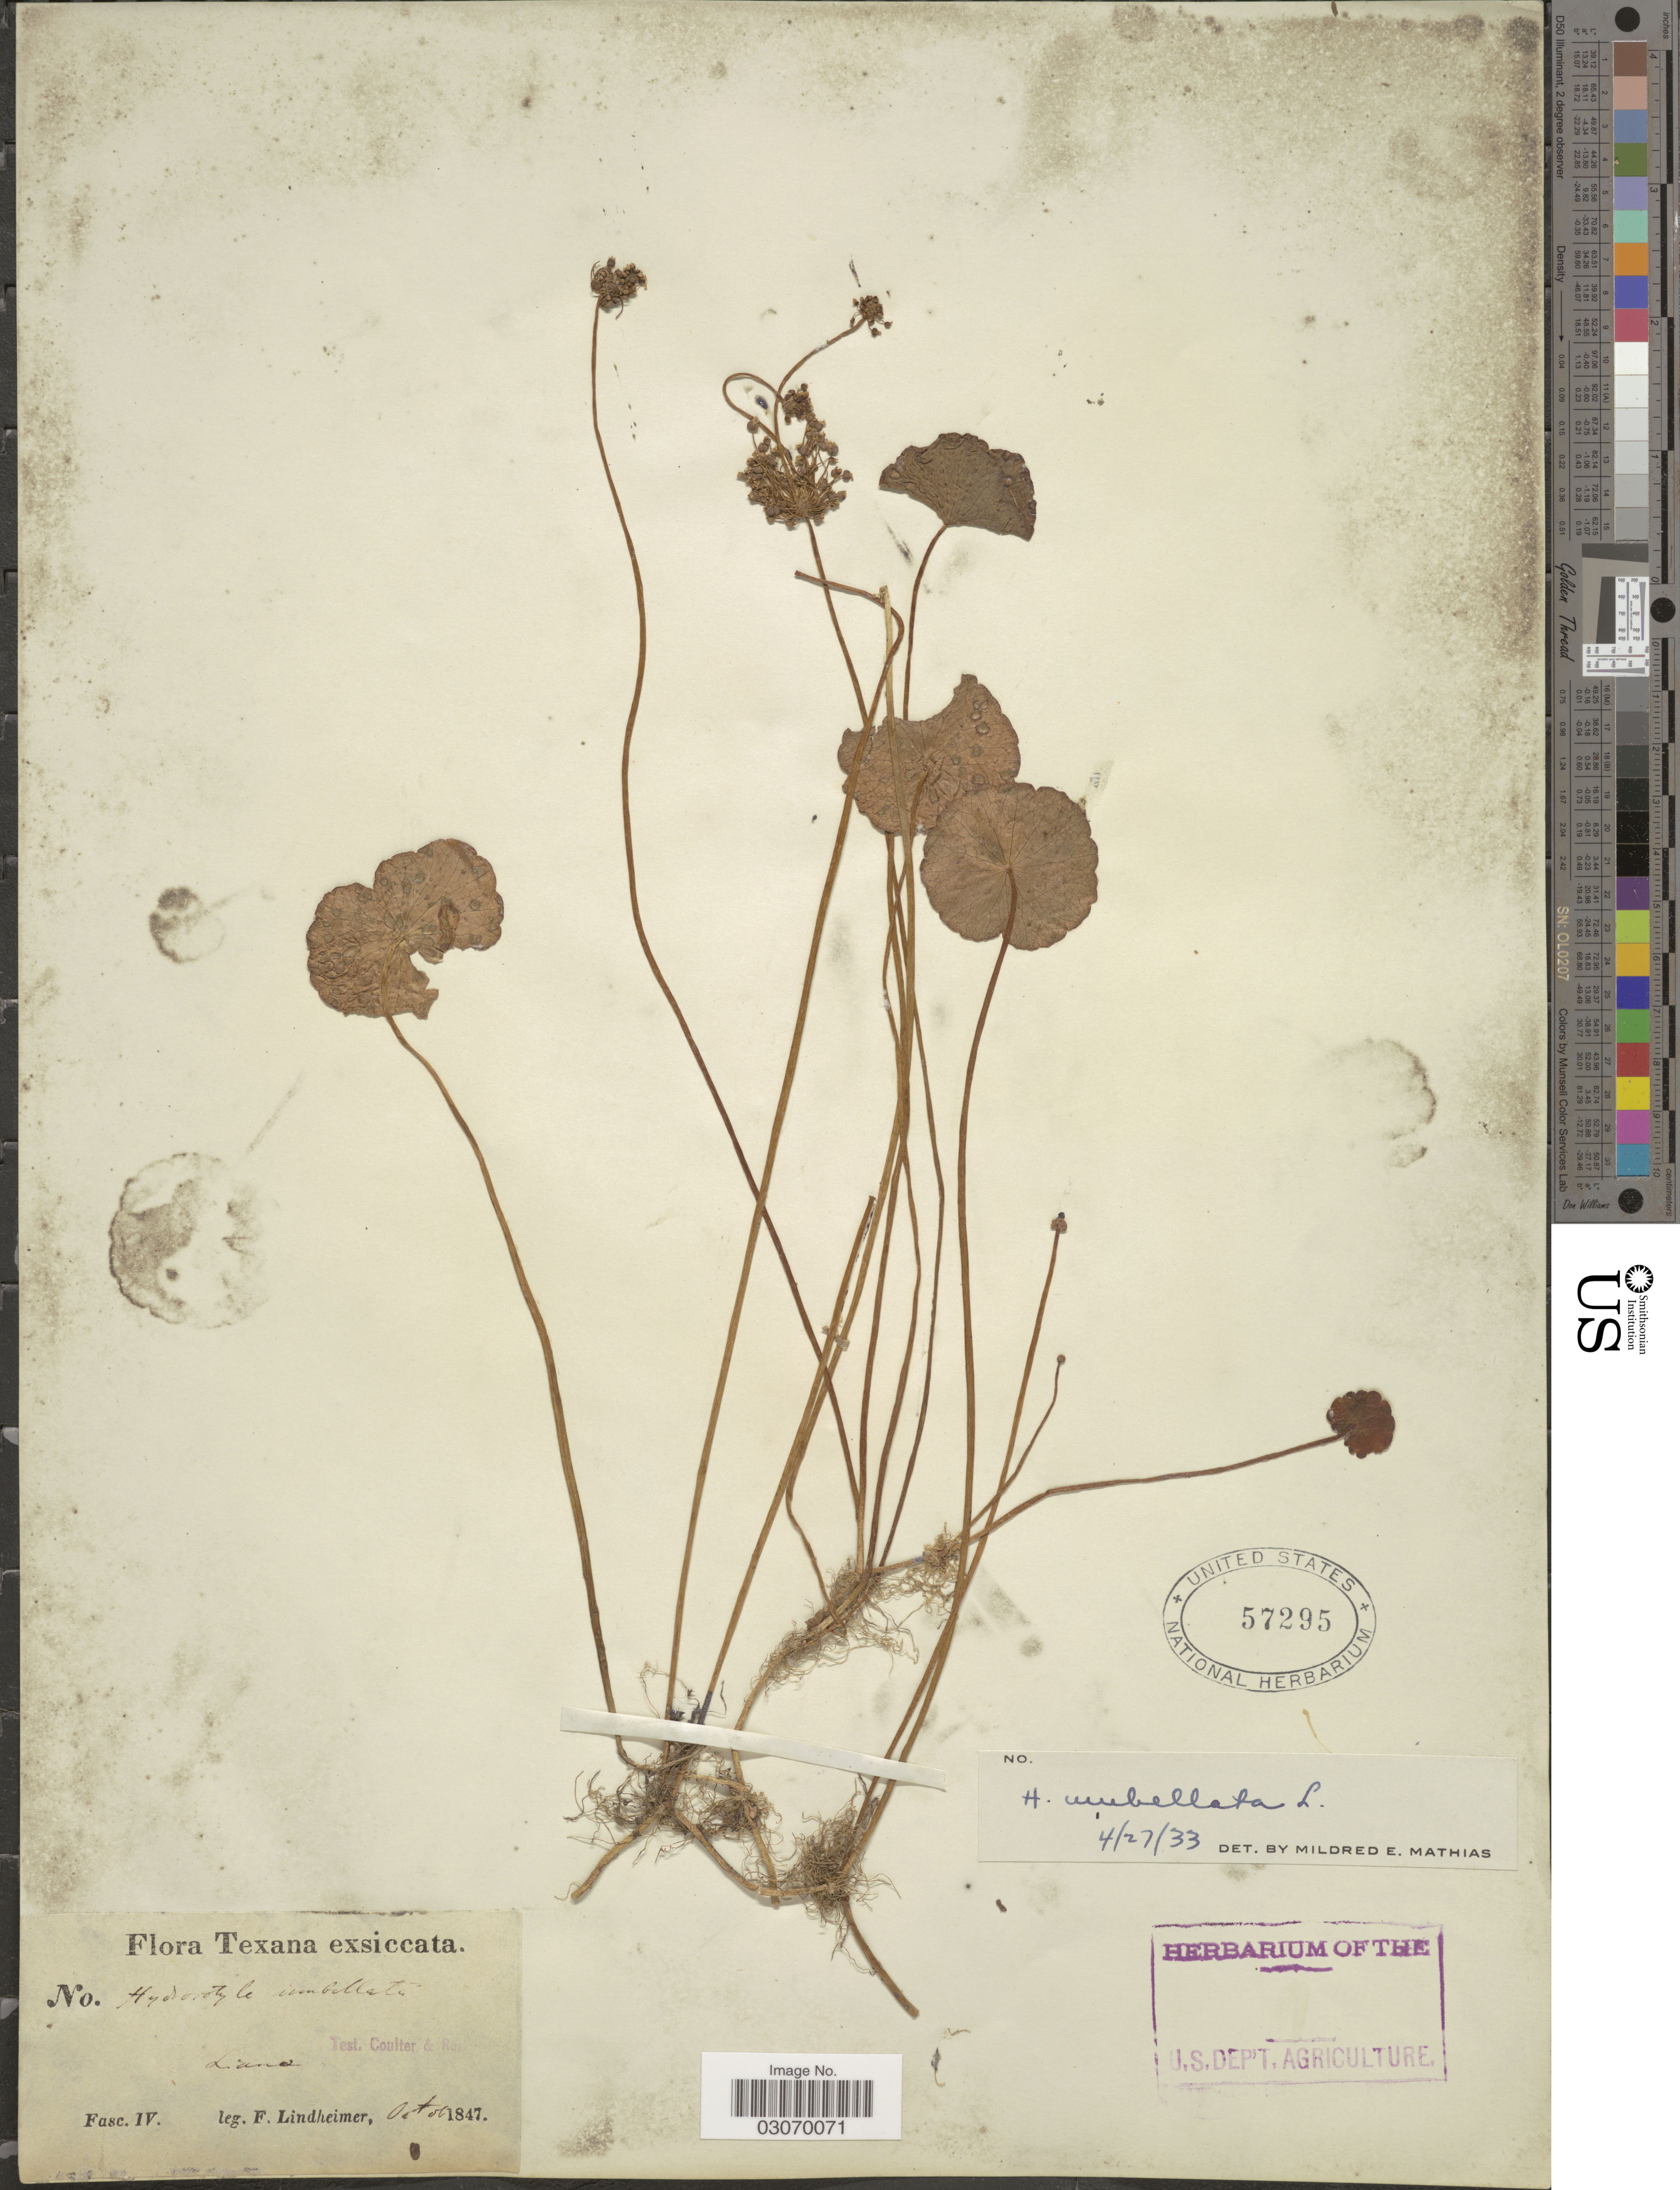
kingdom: Plantae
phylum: Tracheophyta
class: Magnoliopsida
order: Apiales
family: Araliaceae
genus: Hydrocotyle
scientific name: Hydrocotyle umbellata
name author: L.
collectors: F. Lindheimer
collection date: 1847-10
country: United States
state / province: Texas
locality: Fasc. IV. [unsure placement]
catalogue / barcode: US 57295